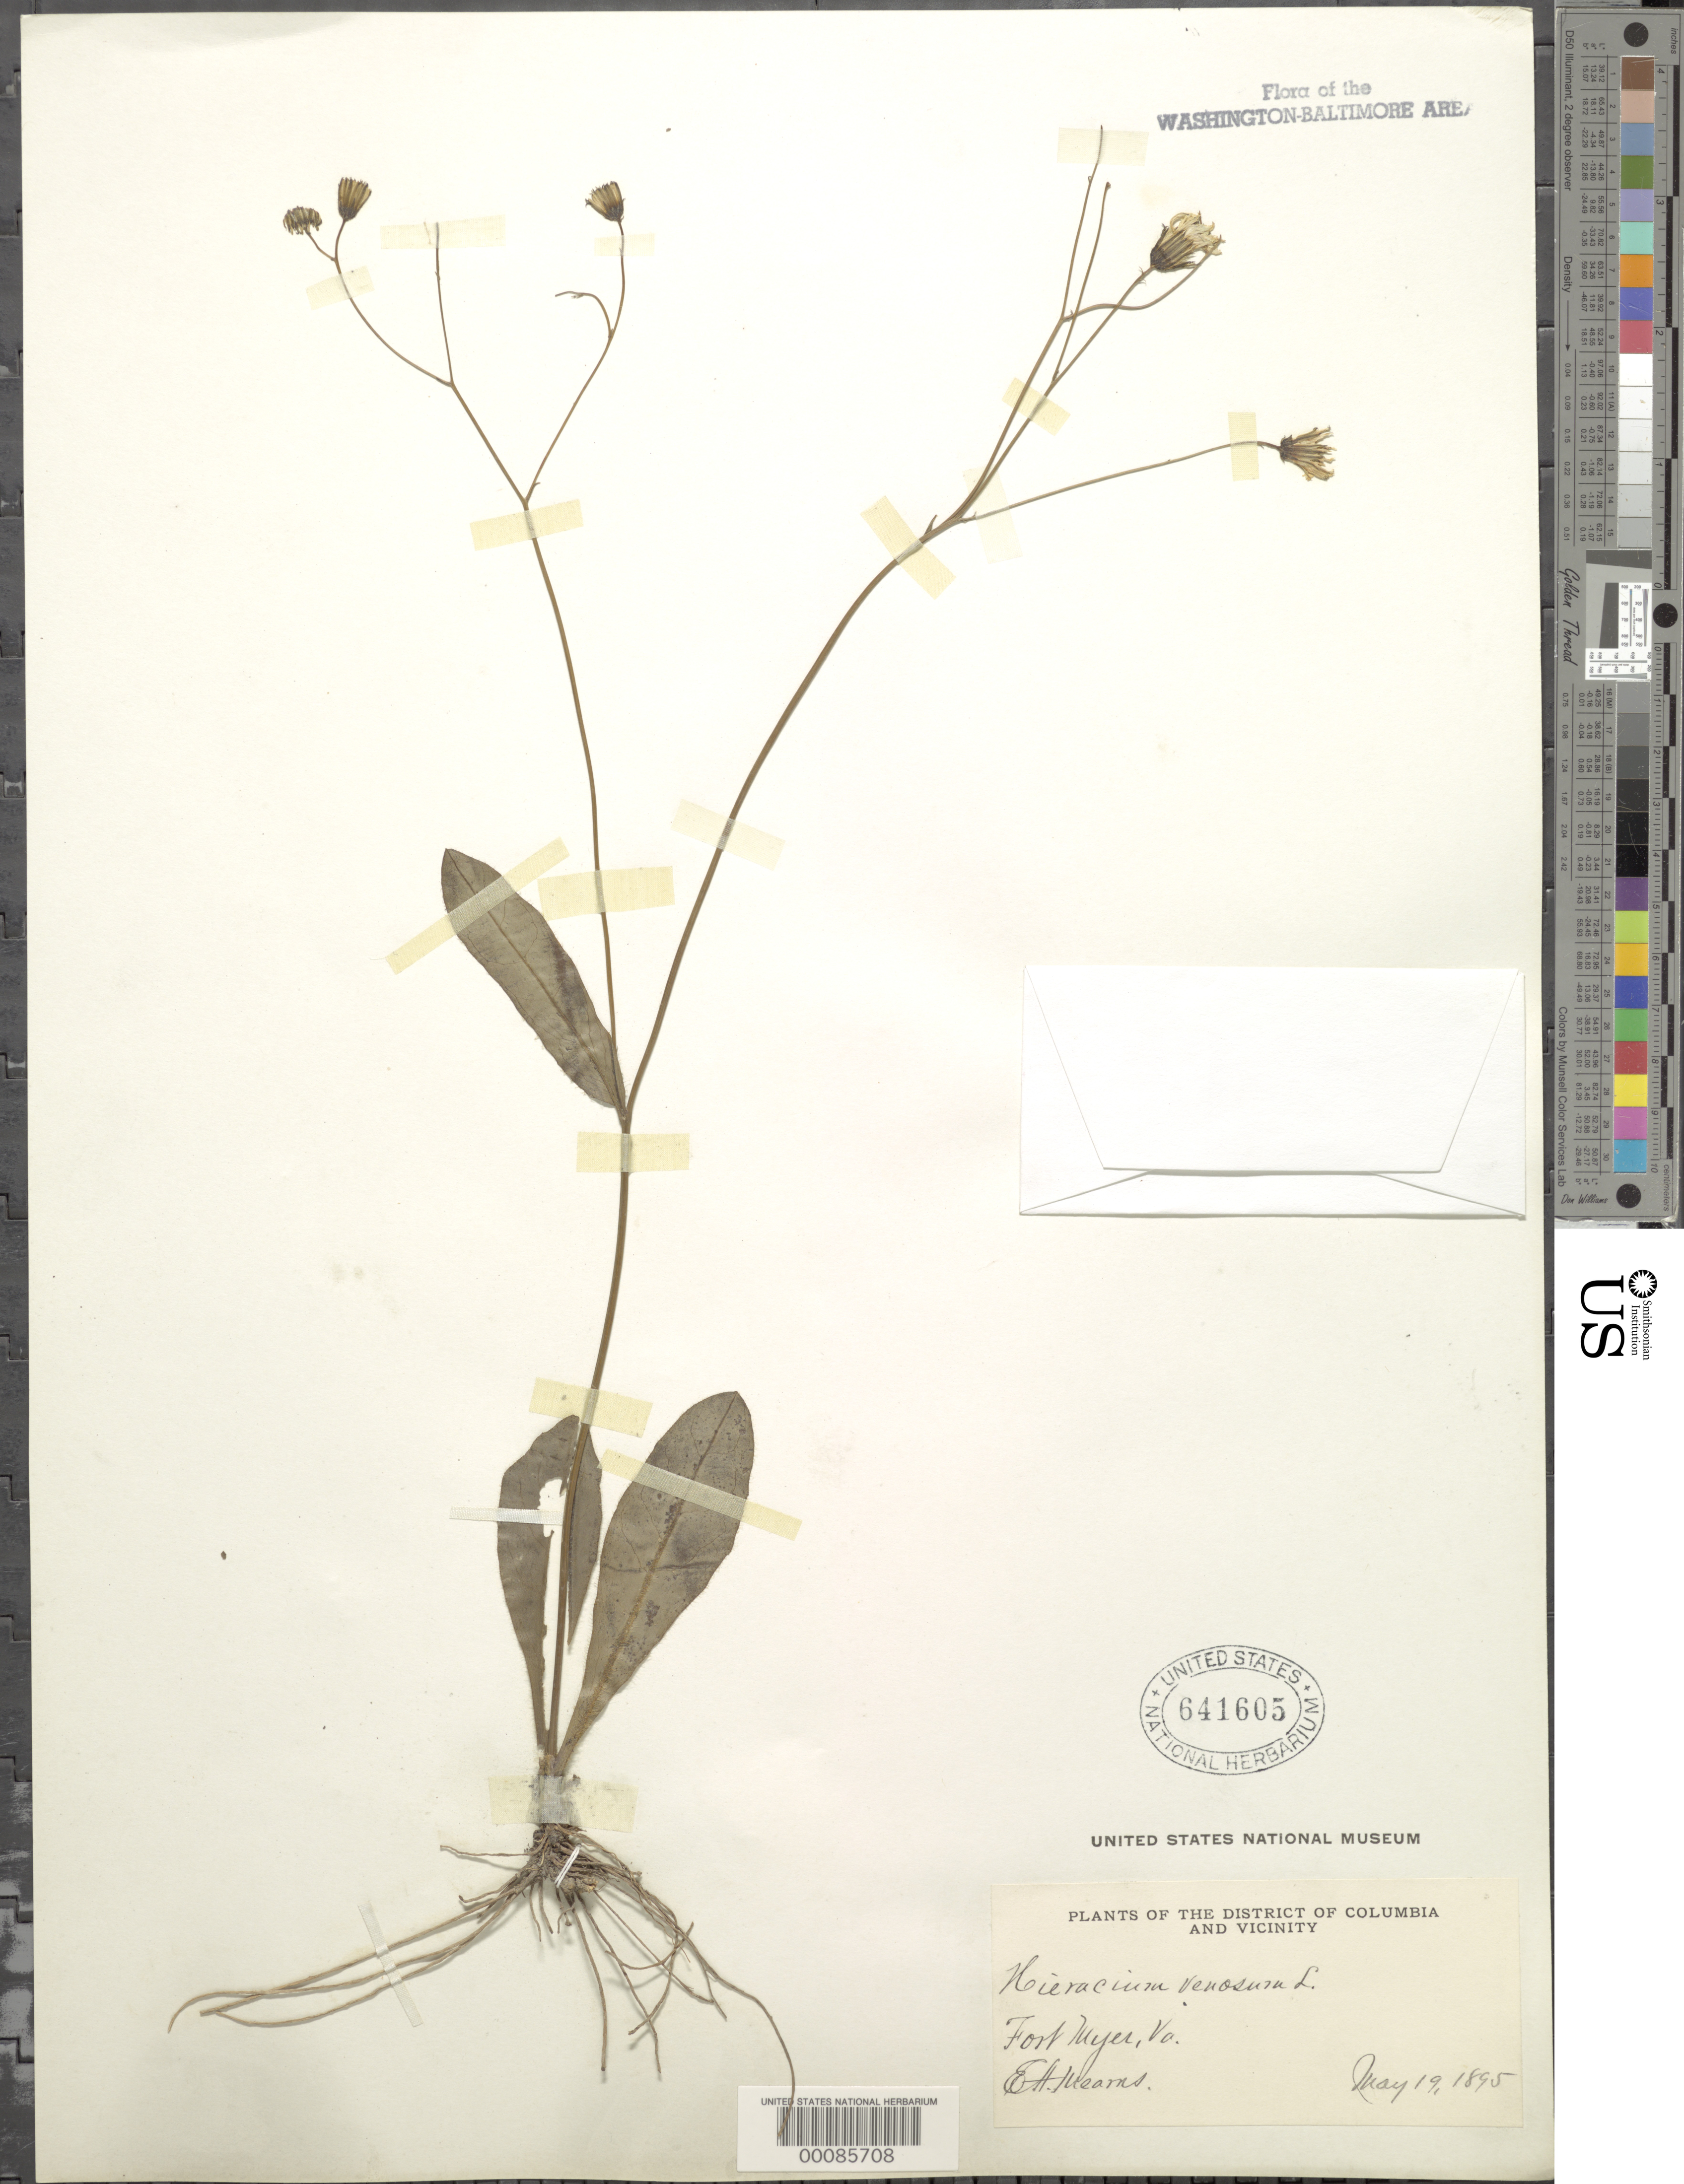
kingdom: Plantae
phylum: Tracheophyta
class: Magnoliopsida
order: Asterales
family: Asteraceae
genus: Hieracium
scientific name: Hieracium venosum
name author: L.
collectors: E. A. Mearns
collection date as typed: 19 May 1895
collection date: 1895-05-19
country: United States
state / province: Virginia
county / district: Arlington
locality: Fort Myers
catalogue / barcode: US 641605